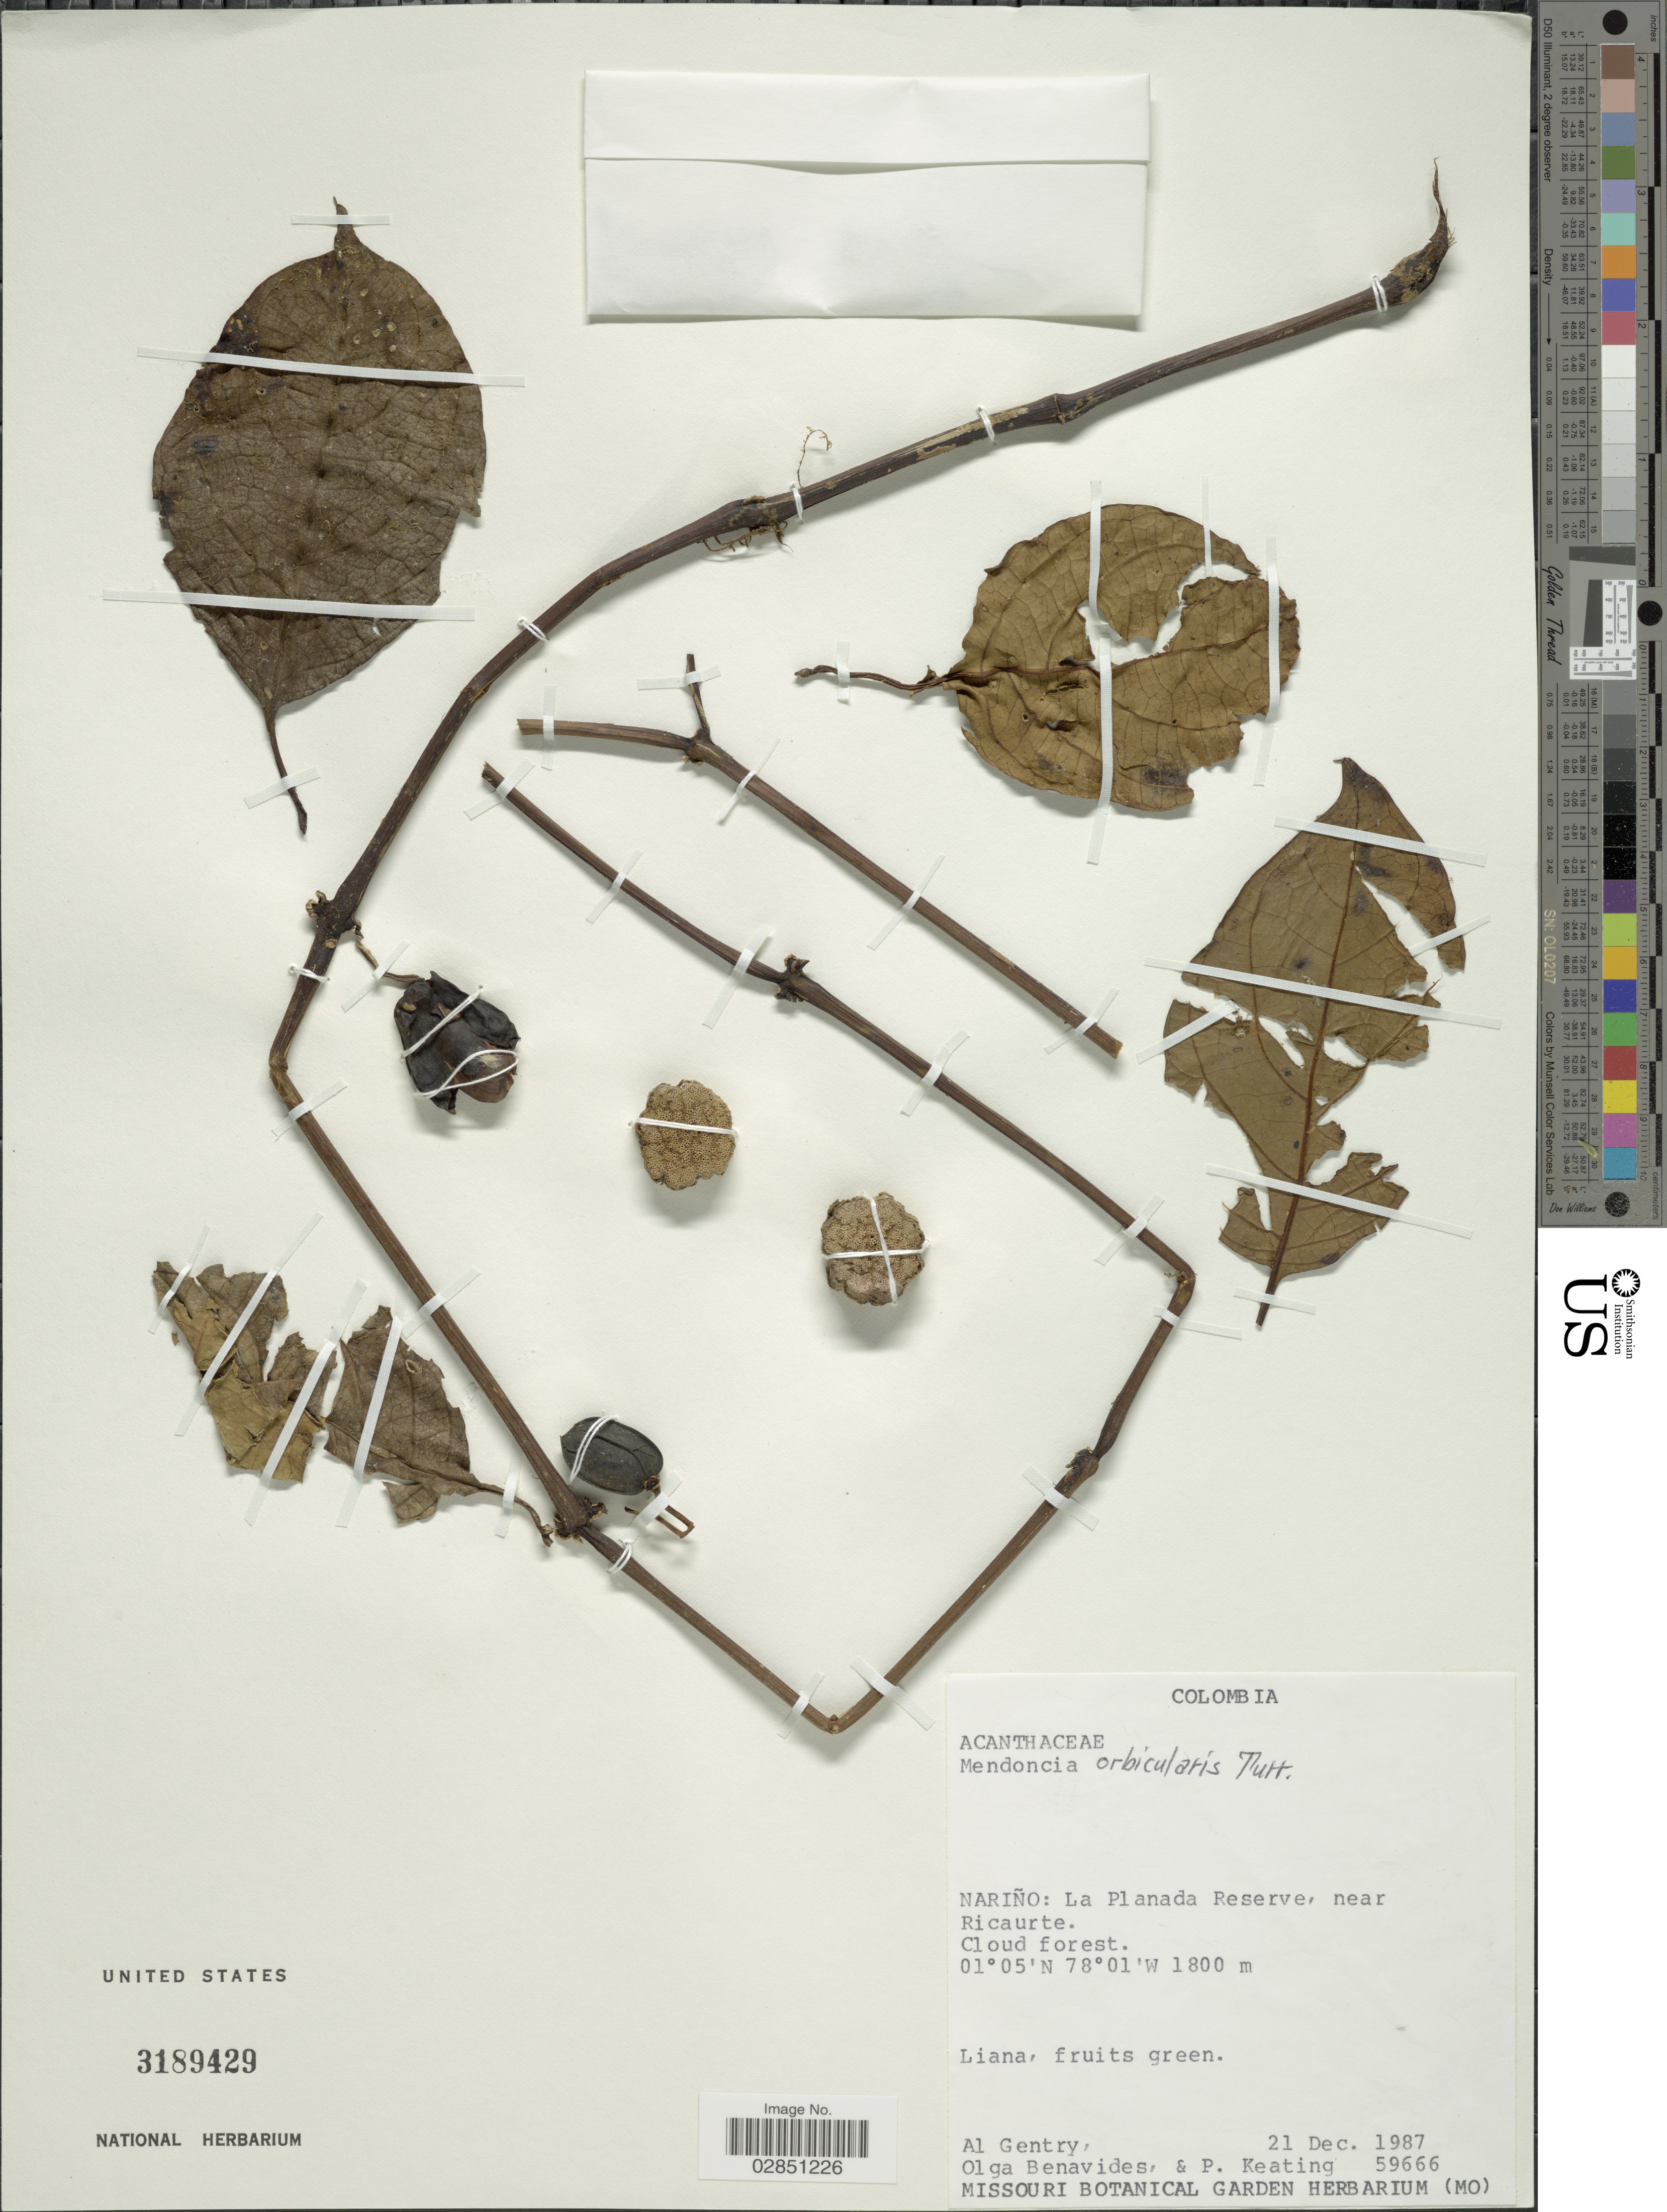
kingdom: Plantae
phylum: Tracheophyta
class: Magnoliopsida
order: Lamiales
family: Acanthaceae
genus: Mendoncia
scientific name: Mendoncia orbicularis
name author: Turrill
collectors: A. H. Gentry, Olga S. de Benavides & P. Keating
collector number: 59666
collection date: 1987-12-21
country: Colombia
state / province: Nariño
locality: La Planada Reserve, near Ricaurte.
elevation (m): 1800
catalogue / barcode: US 3189429